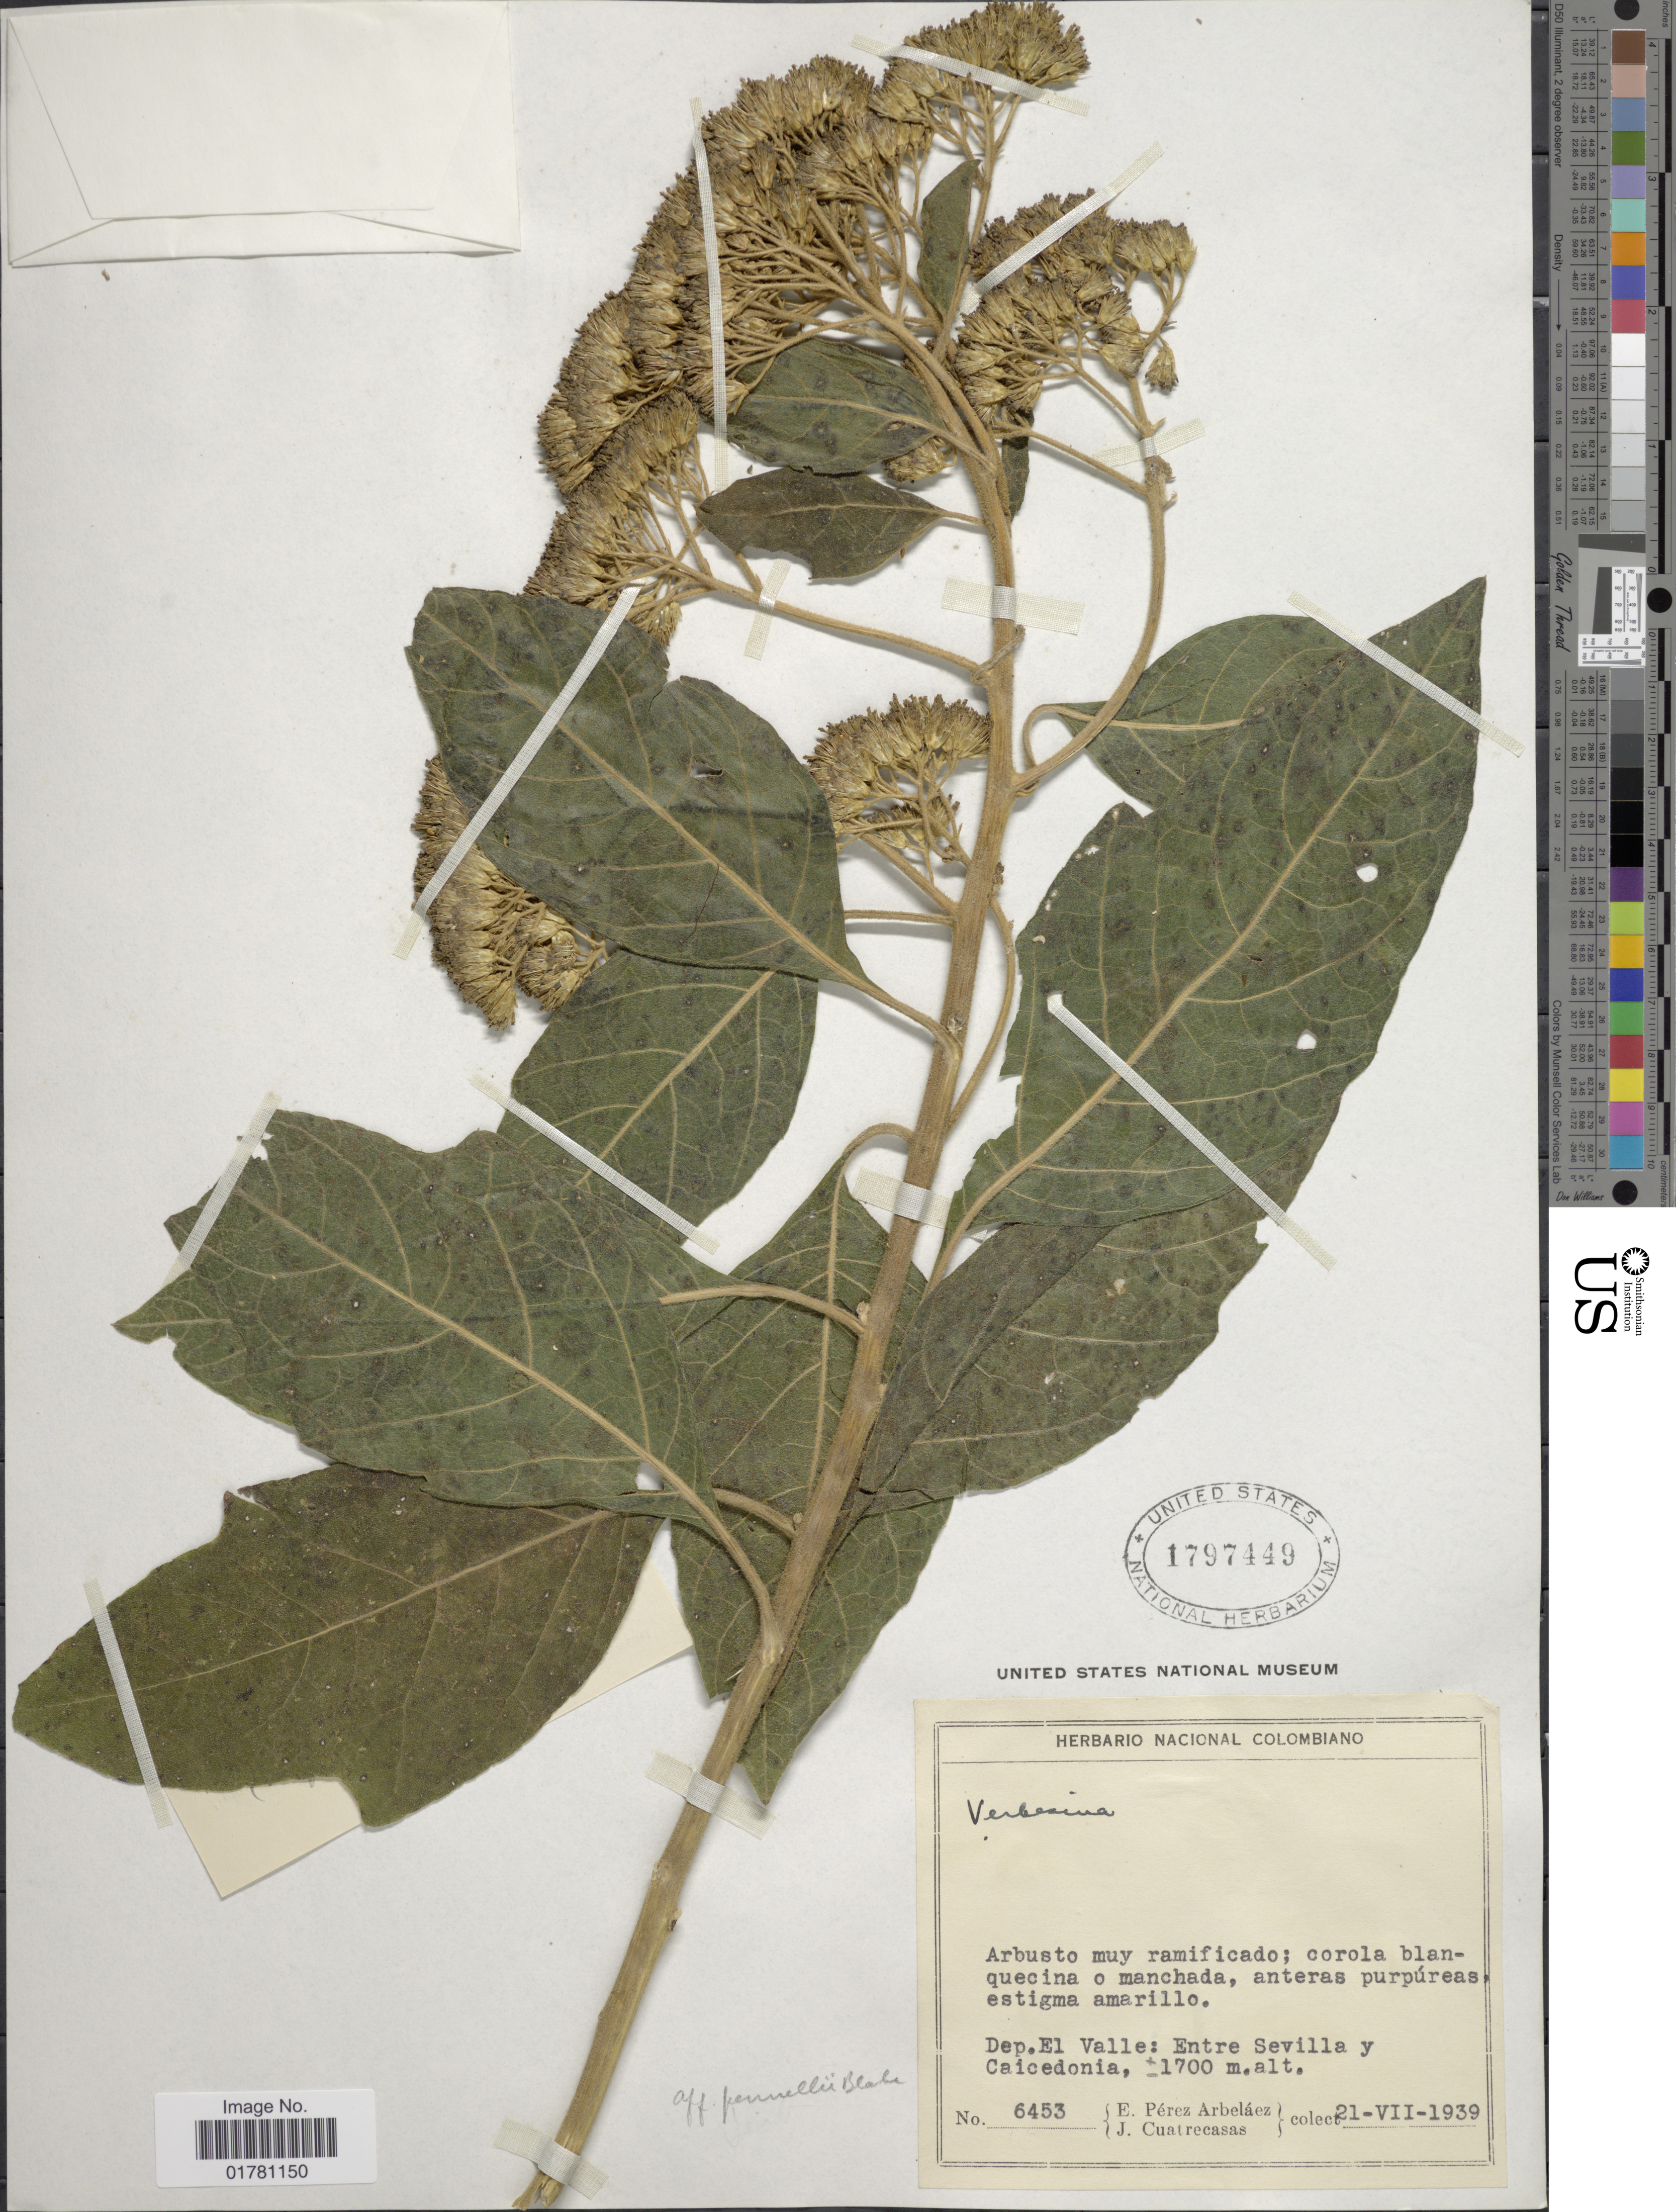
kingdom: Plantae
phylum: Tracheophyta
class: Magnoliopsida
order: Asterales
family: Asteraceae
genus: Verbesina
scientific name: Verbesina pennellii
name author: S.F. Blake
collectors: E. Pérez Arbeláez & J. Cuatrecasas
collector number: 6453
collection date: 1939-07-21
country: Colombia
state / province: Valle del Cauca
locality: Dep. El Valle: Entre Sevilla y Caicedonia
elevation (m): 1700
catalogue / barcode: US 1797449